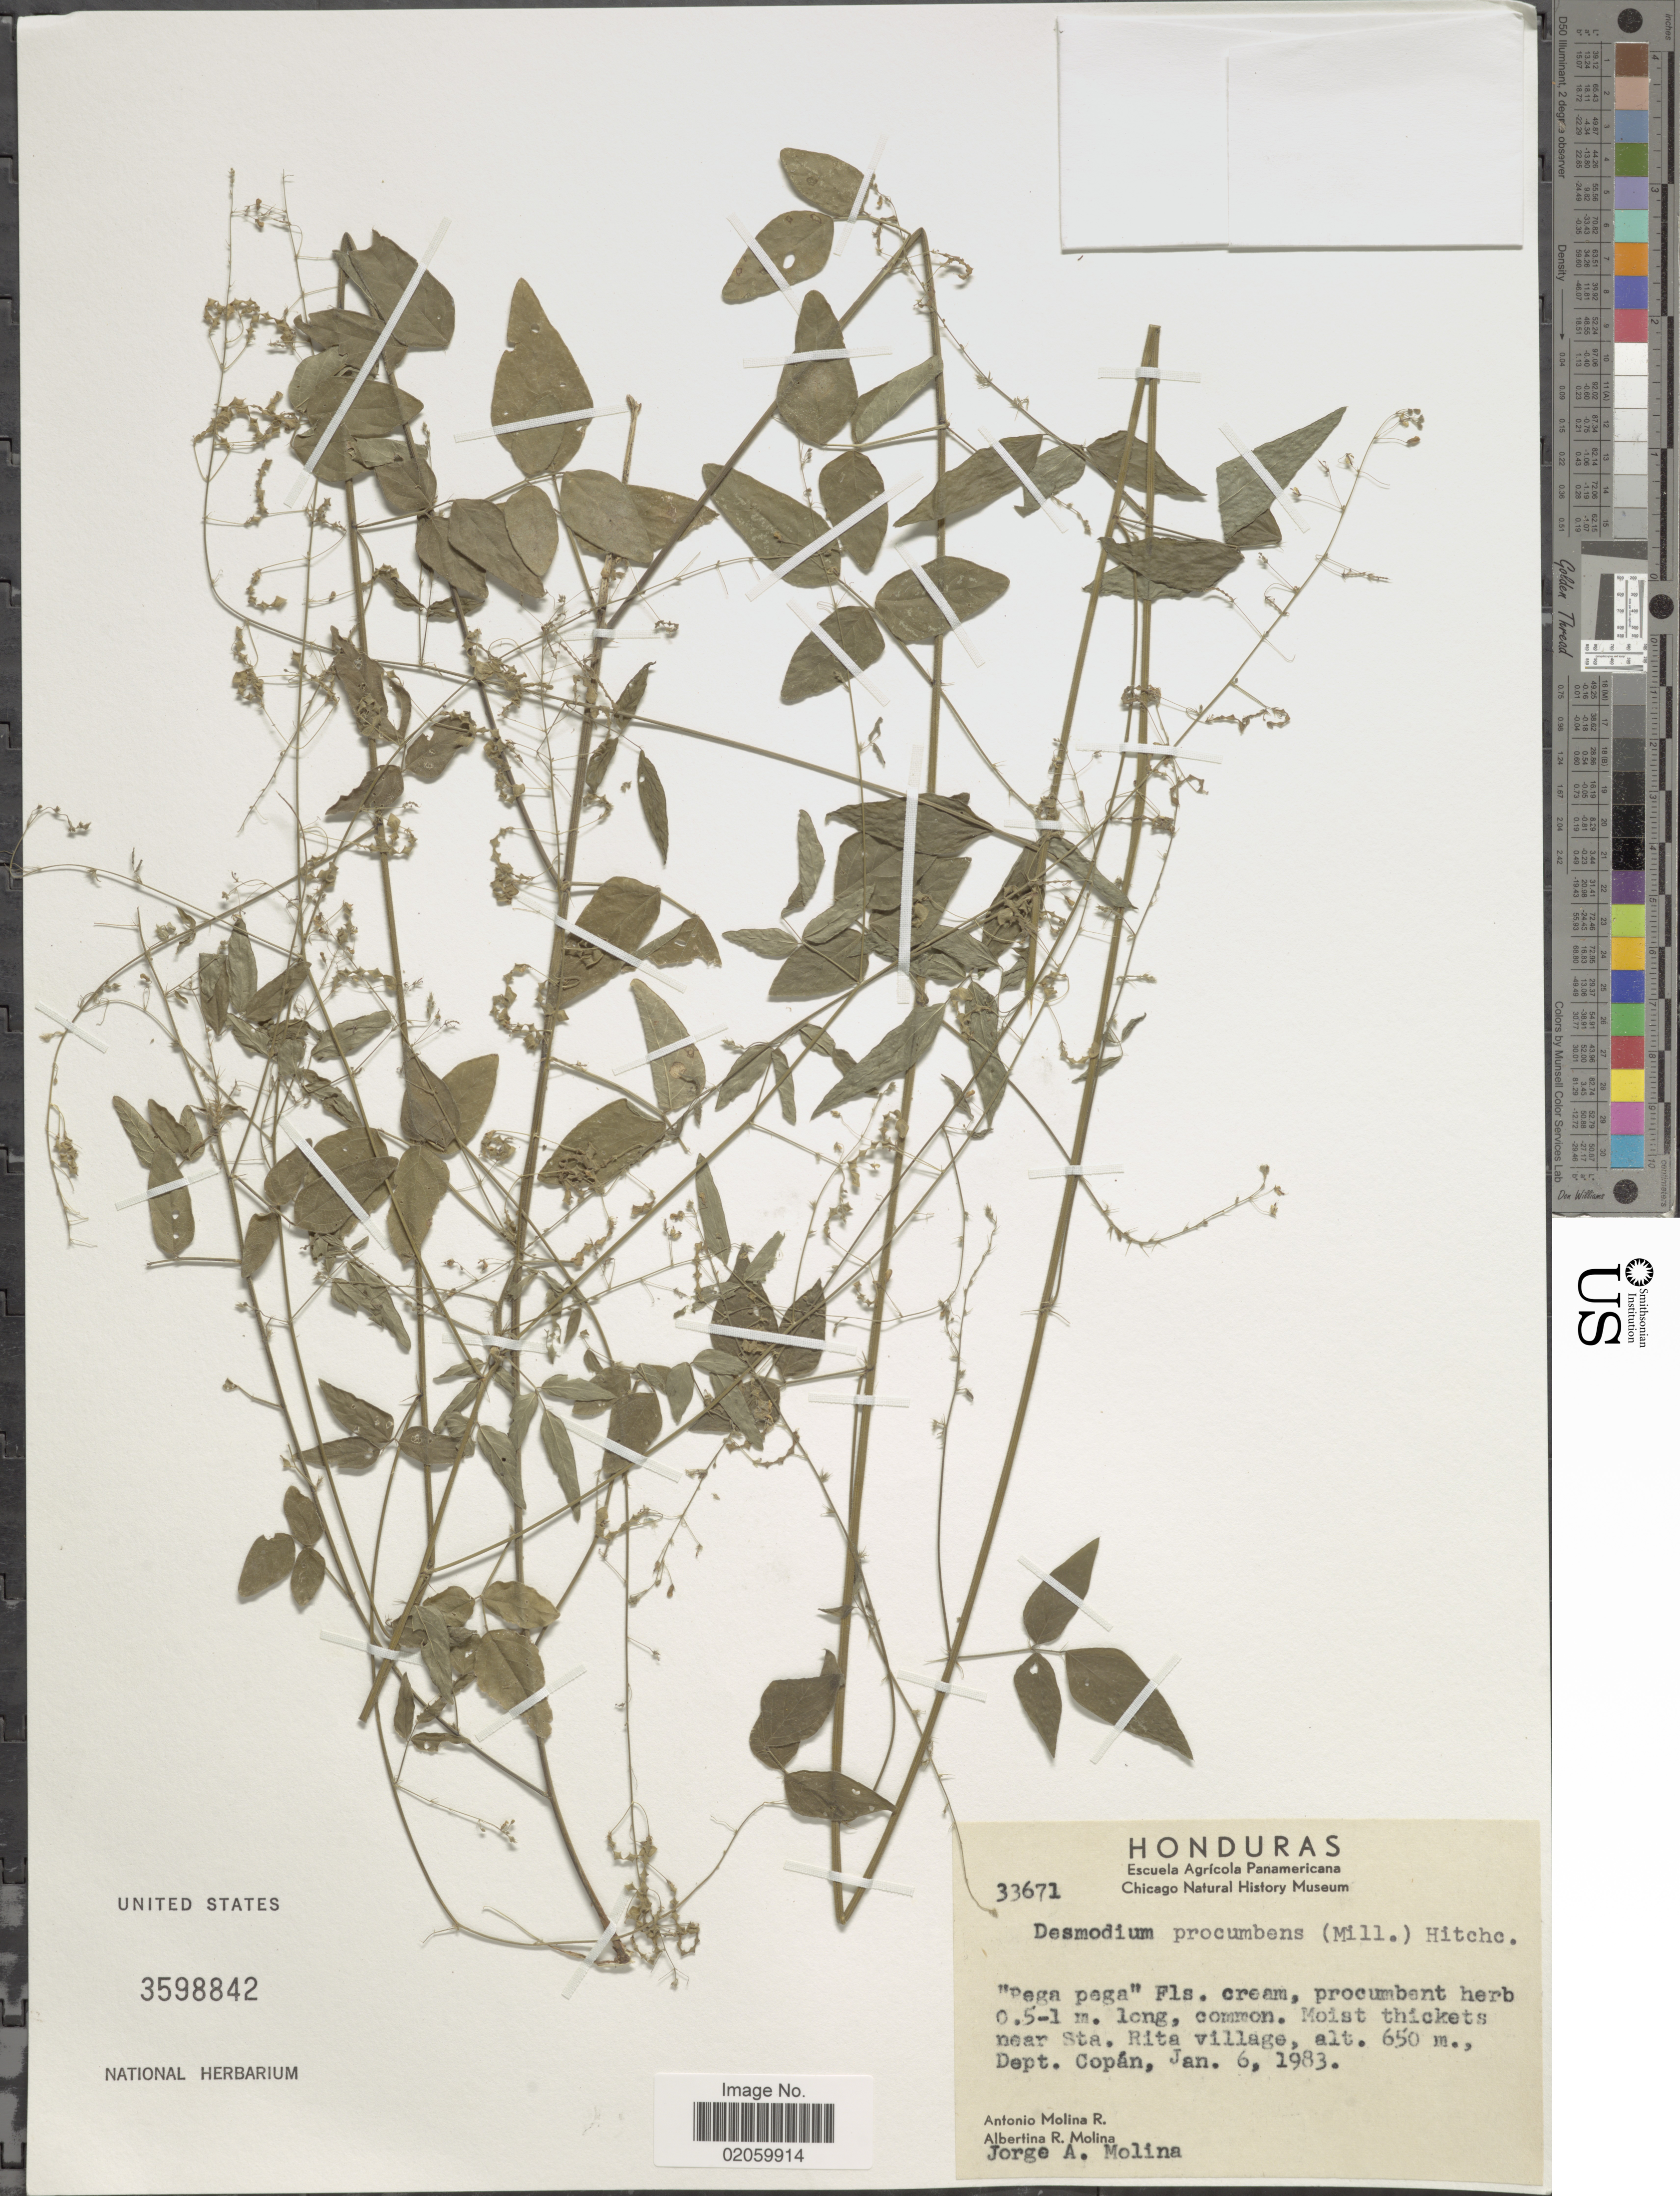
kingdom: Plantae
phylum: Tracheophyta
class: Magnoliopsida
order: Fabales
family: Fabaceae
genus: Desmodium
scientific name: Desmodium procumbens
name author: (Mill.) Hitchc.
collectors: A. Molina R., A. R. Molina & J. A. Molina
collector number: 33671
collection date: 1983-01-06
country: Honduras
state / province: Copán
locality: Near Sta. Rita village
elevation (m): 650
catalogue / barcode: US 3598842